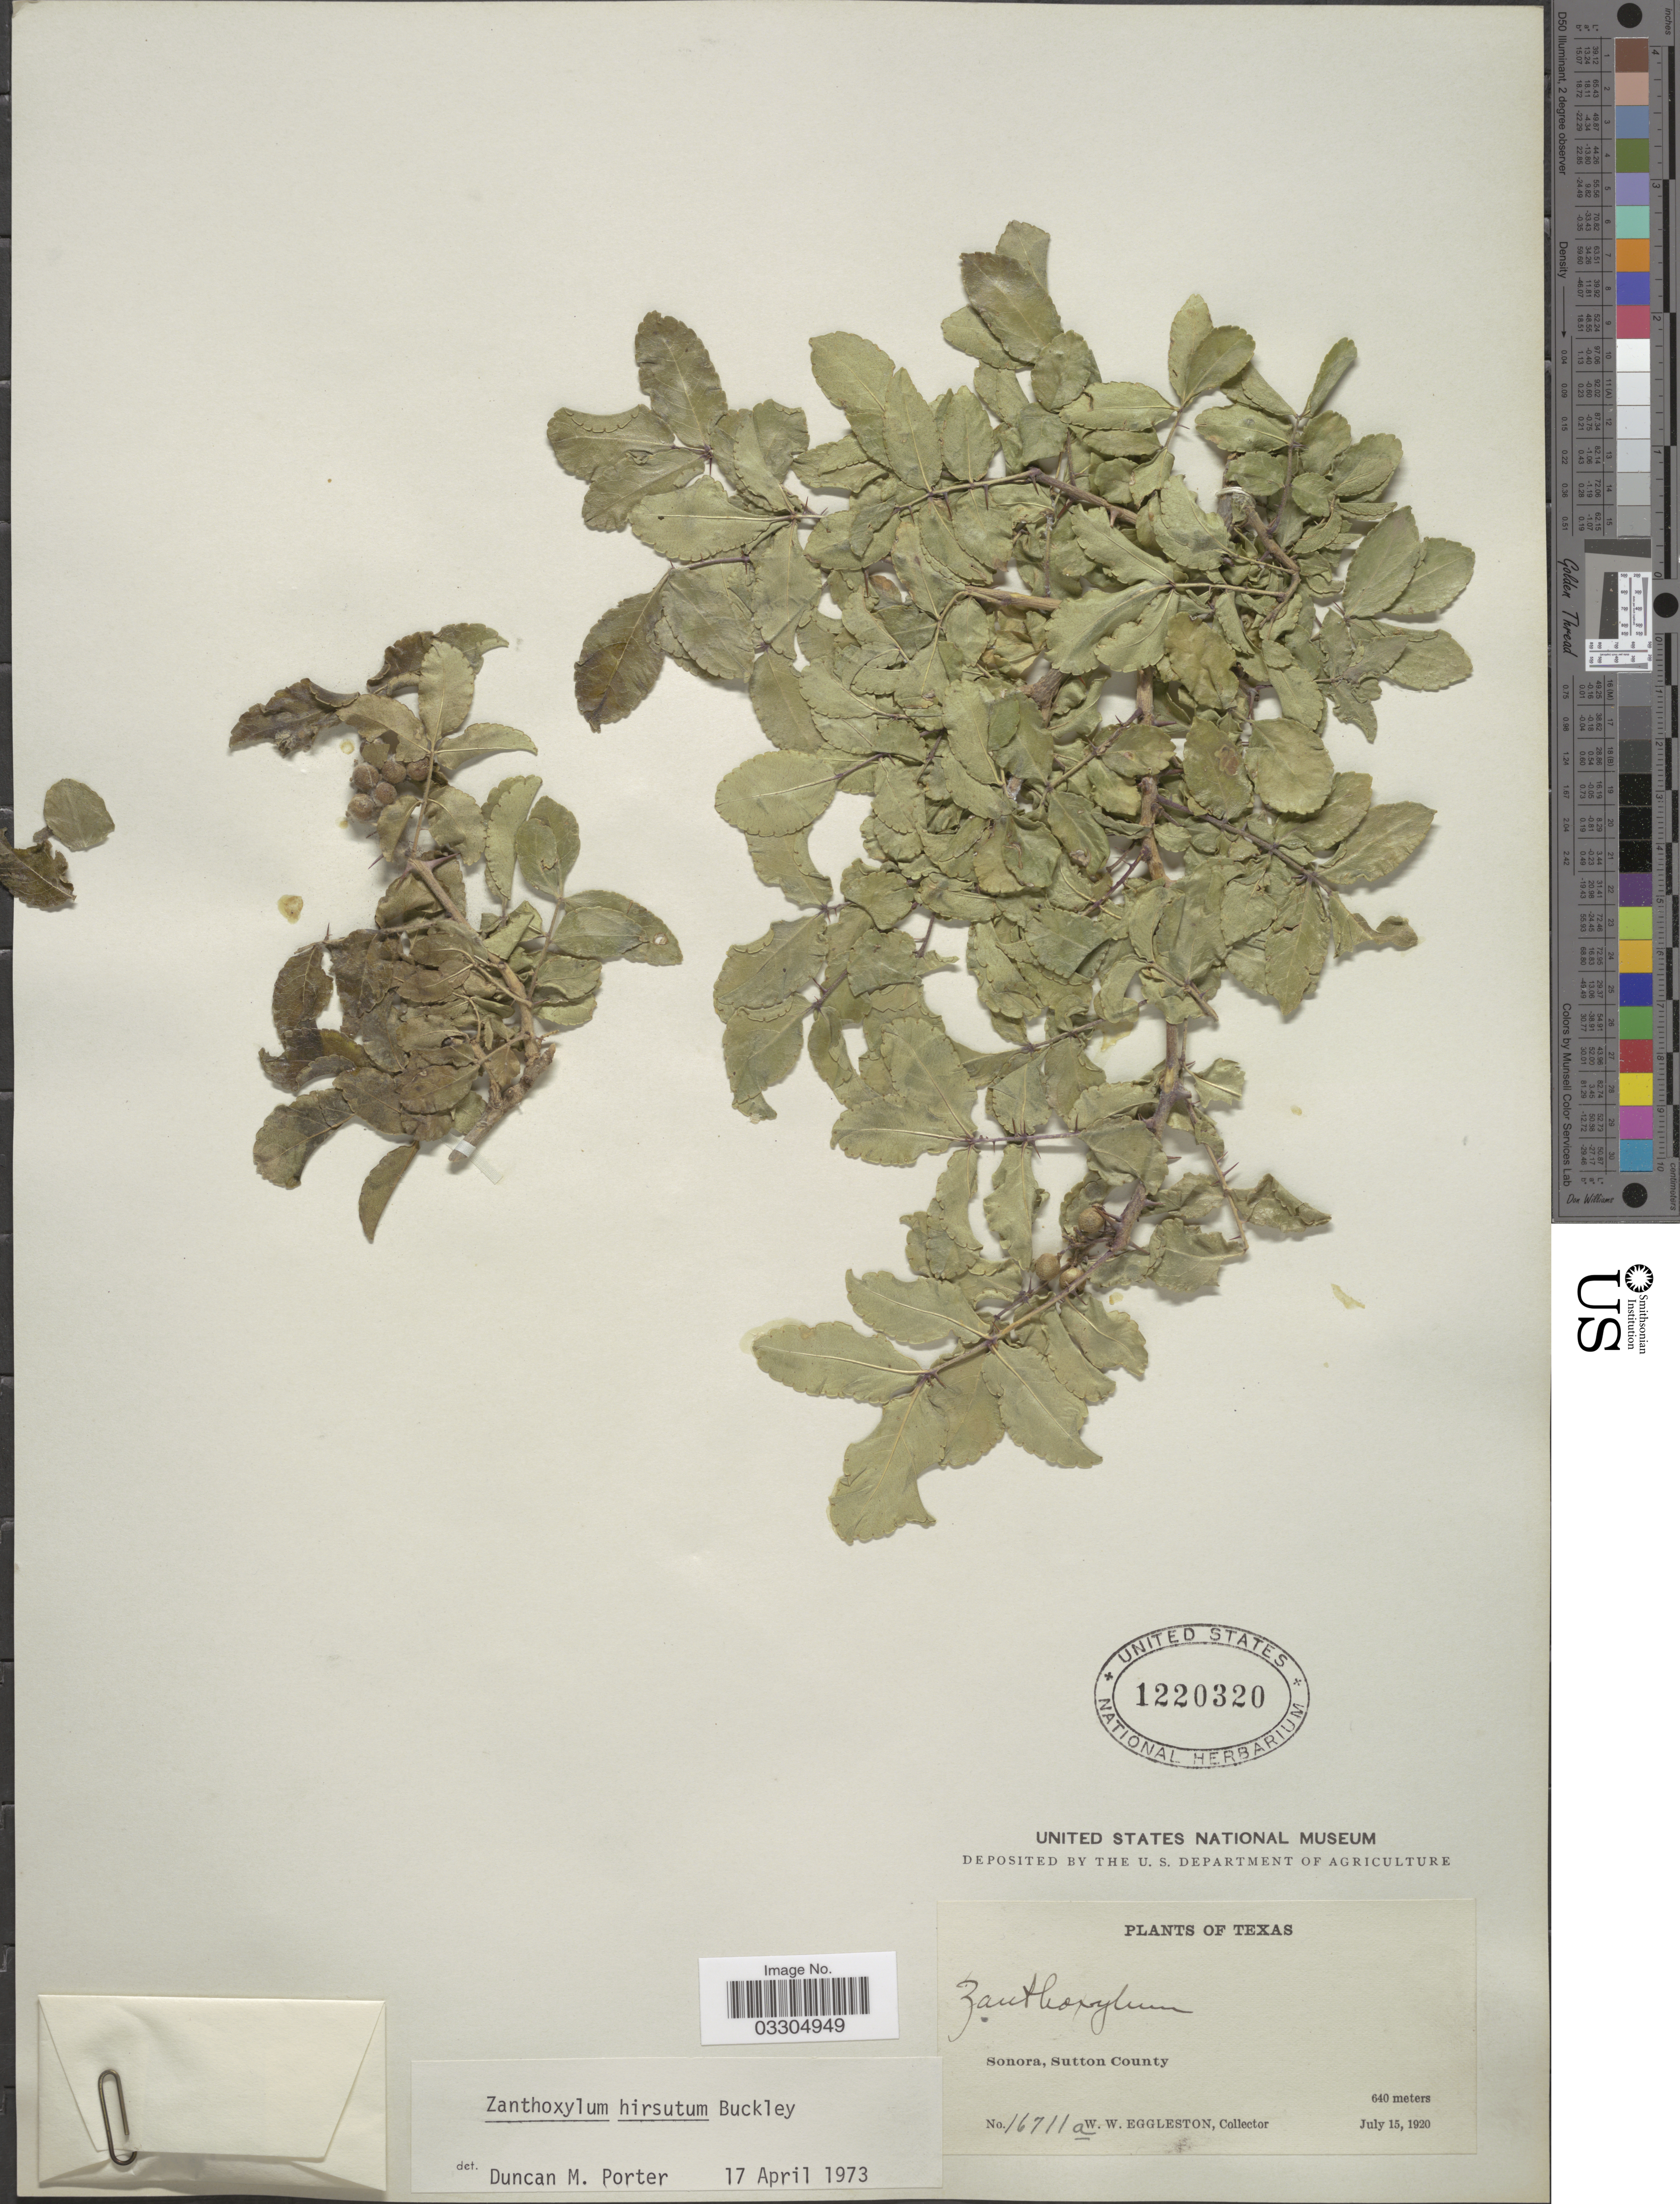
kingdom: Plantae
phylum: Tracheophyta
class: Magnoliopsida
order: Sapindales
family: Rutaceae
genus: Zanthoxylum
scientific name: Zanthoxylum hirsutum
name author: Buckley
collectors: W. W. Eggleston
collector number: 16711a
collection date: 1920-07-15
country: United States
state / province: Texas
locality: Sonora, Sutton County.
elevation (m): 640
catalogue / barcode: US 1220320